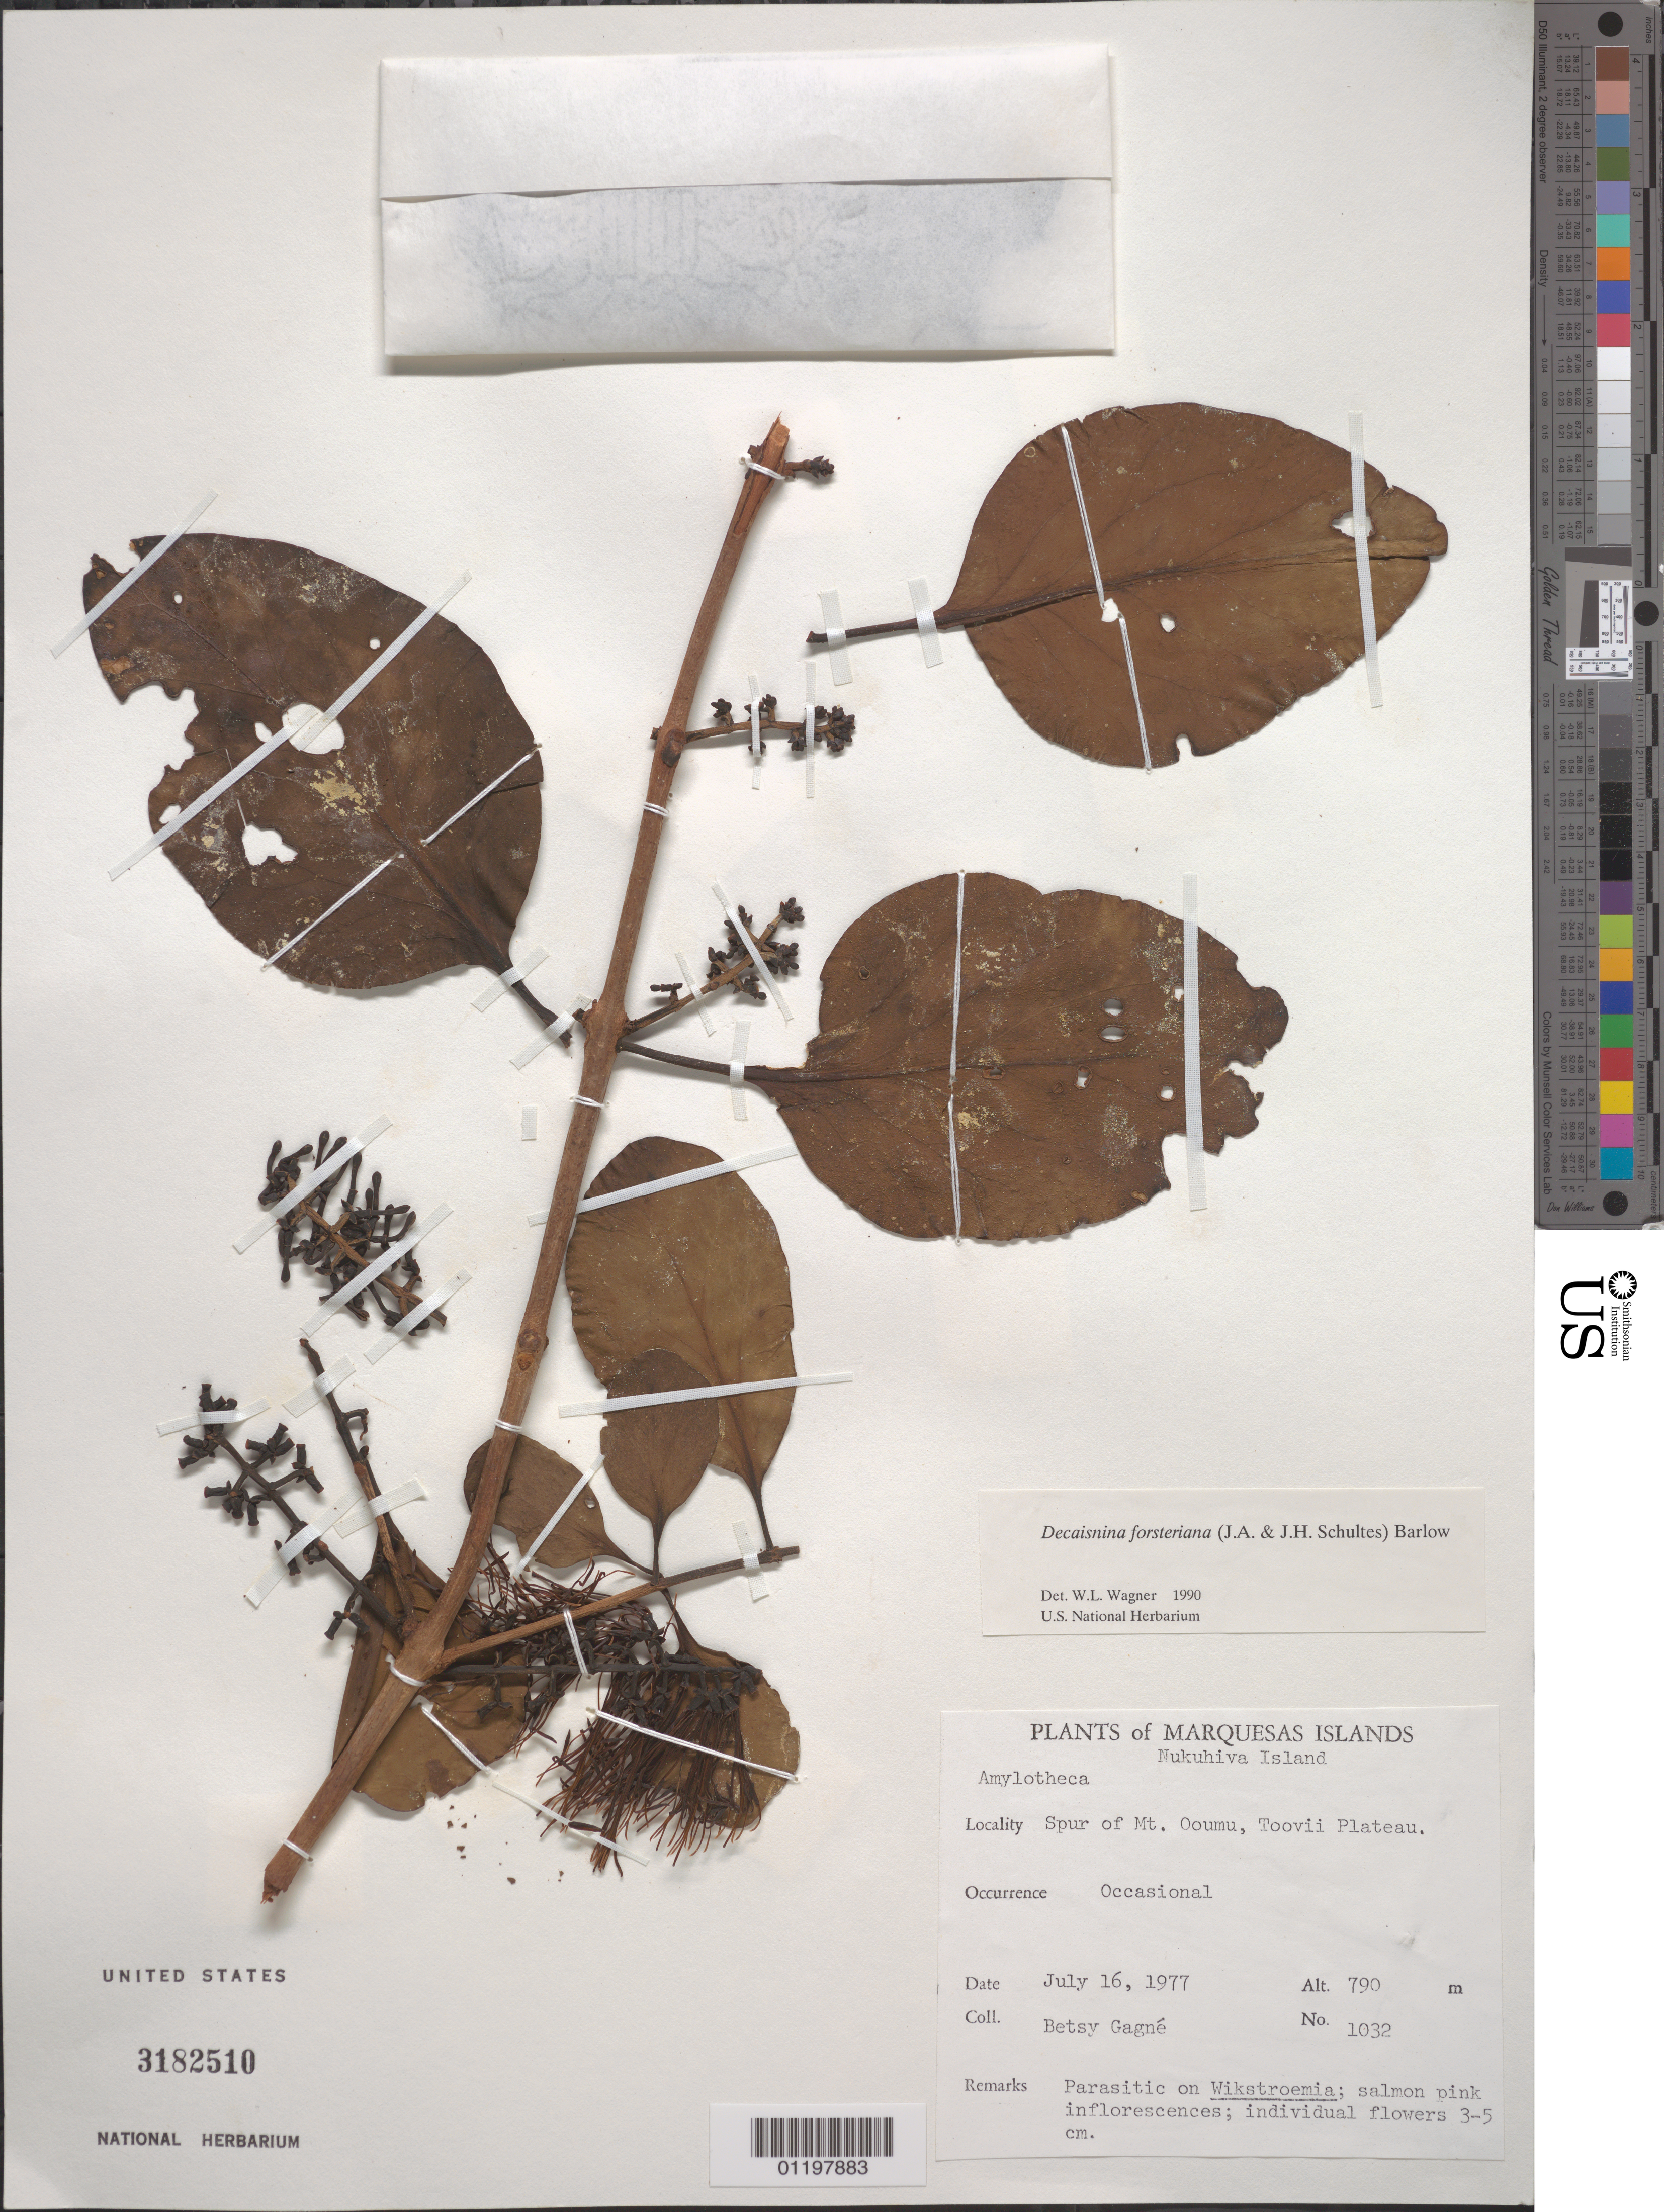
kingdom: Plantae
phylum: Tracheophyta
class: Magnoliopsida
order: Santalales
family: Loranthaceae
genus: Decaisnina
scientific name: Decaisnina forsteriana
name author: (Schult. & Schult. f.) Barlow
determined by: Wagner, W. L., (BOT), Smithsonian Institution - National Museum of Natural History (UNITED STATES)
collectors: B. H. Gagné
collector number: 1032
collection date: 1977-07-16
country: French Polynesia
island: Nuku Hiva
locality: Toovii Plateau, spur of Mt. Ooumu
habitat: Parasitic on Wikstroemia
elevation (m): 790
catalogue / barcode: US 3182510